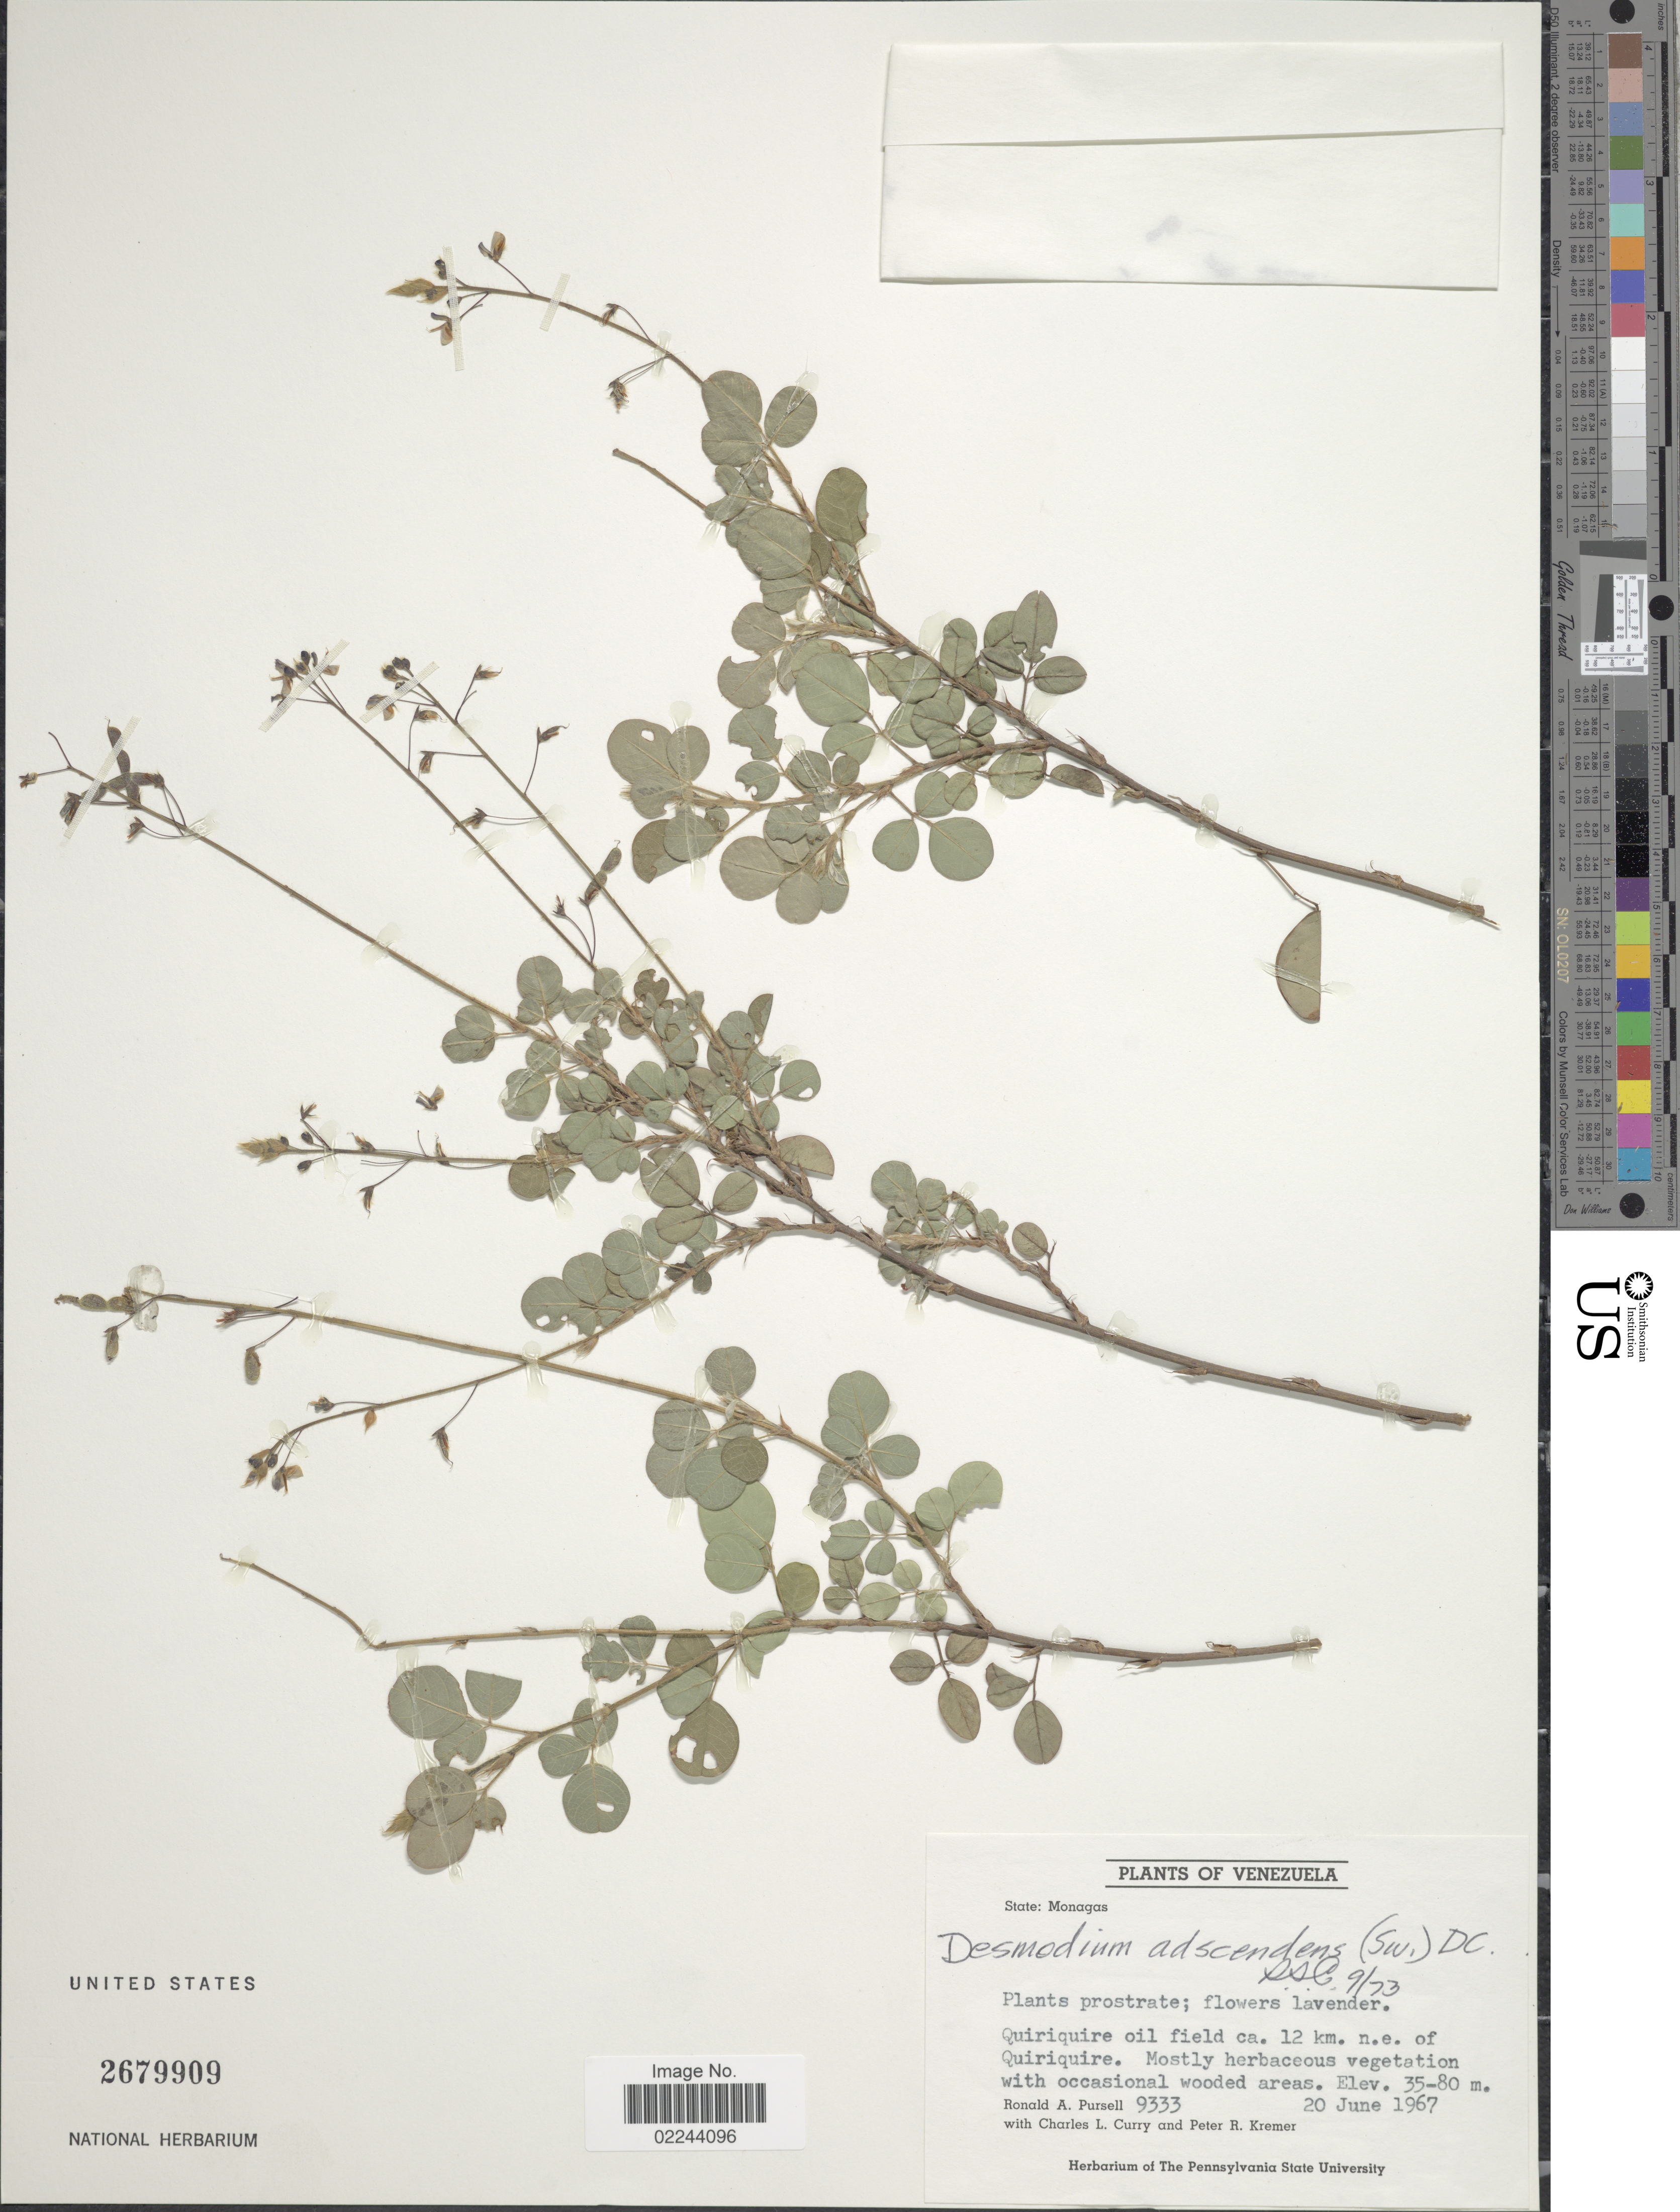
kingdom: Plantae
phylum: Tracheophyta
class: Magnoliopsida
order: Fabales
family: Fabaceae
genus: Grona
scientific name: Grona adscendens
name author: (Sw.) H. Ohashi & K. Ohashi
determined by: Strong, Mark T., (BOT), Smithsonian Institution - National Museum of Natural History (UNITED STATES)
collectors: R. A. Pursell, C. L. Curry & P. Kremer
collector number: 9333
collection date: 1967-06-20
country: Venezuela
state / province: Monagas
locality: Quiriquire oil field ca. 12 km n.e. of Quiriquire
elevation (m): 35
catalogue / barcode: US 2679909